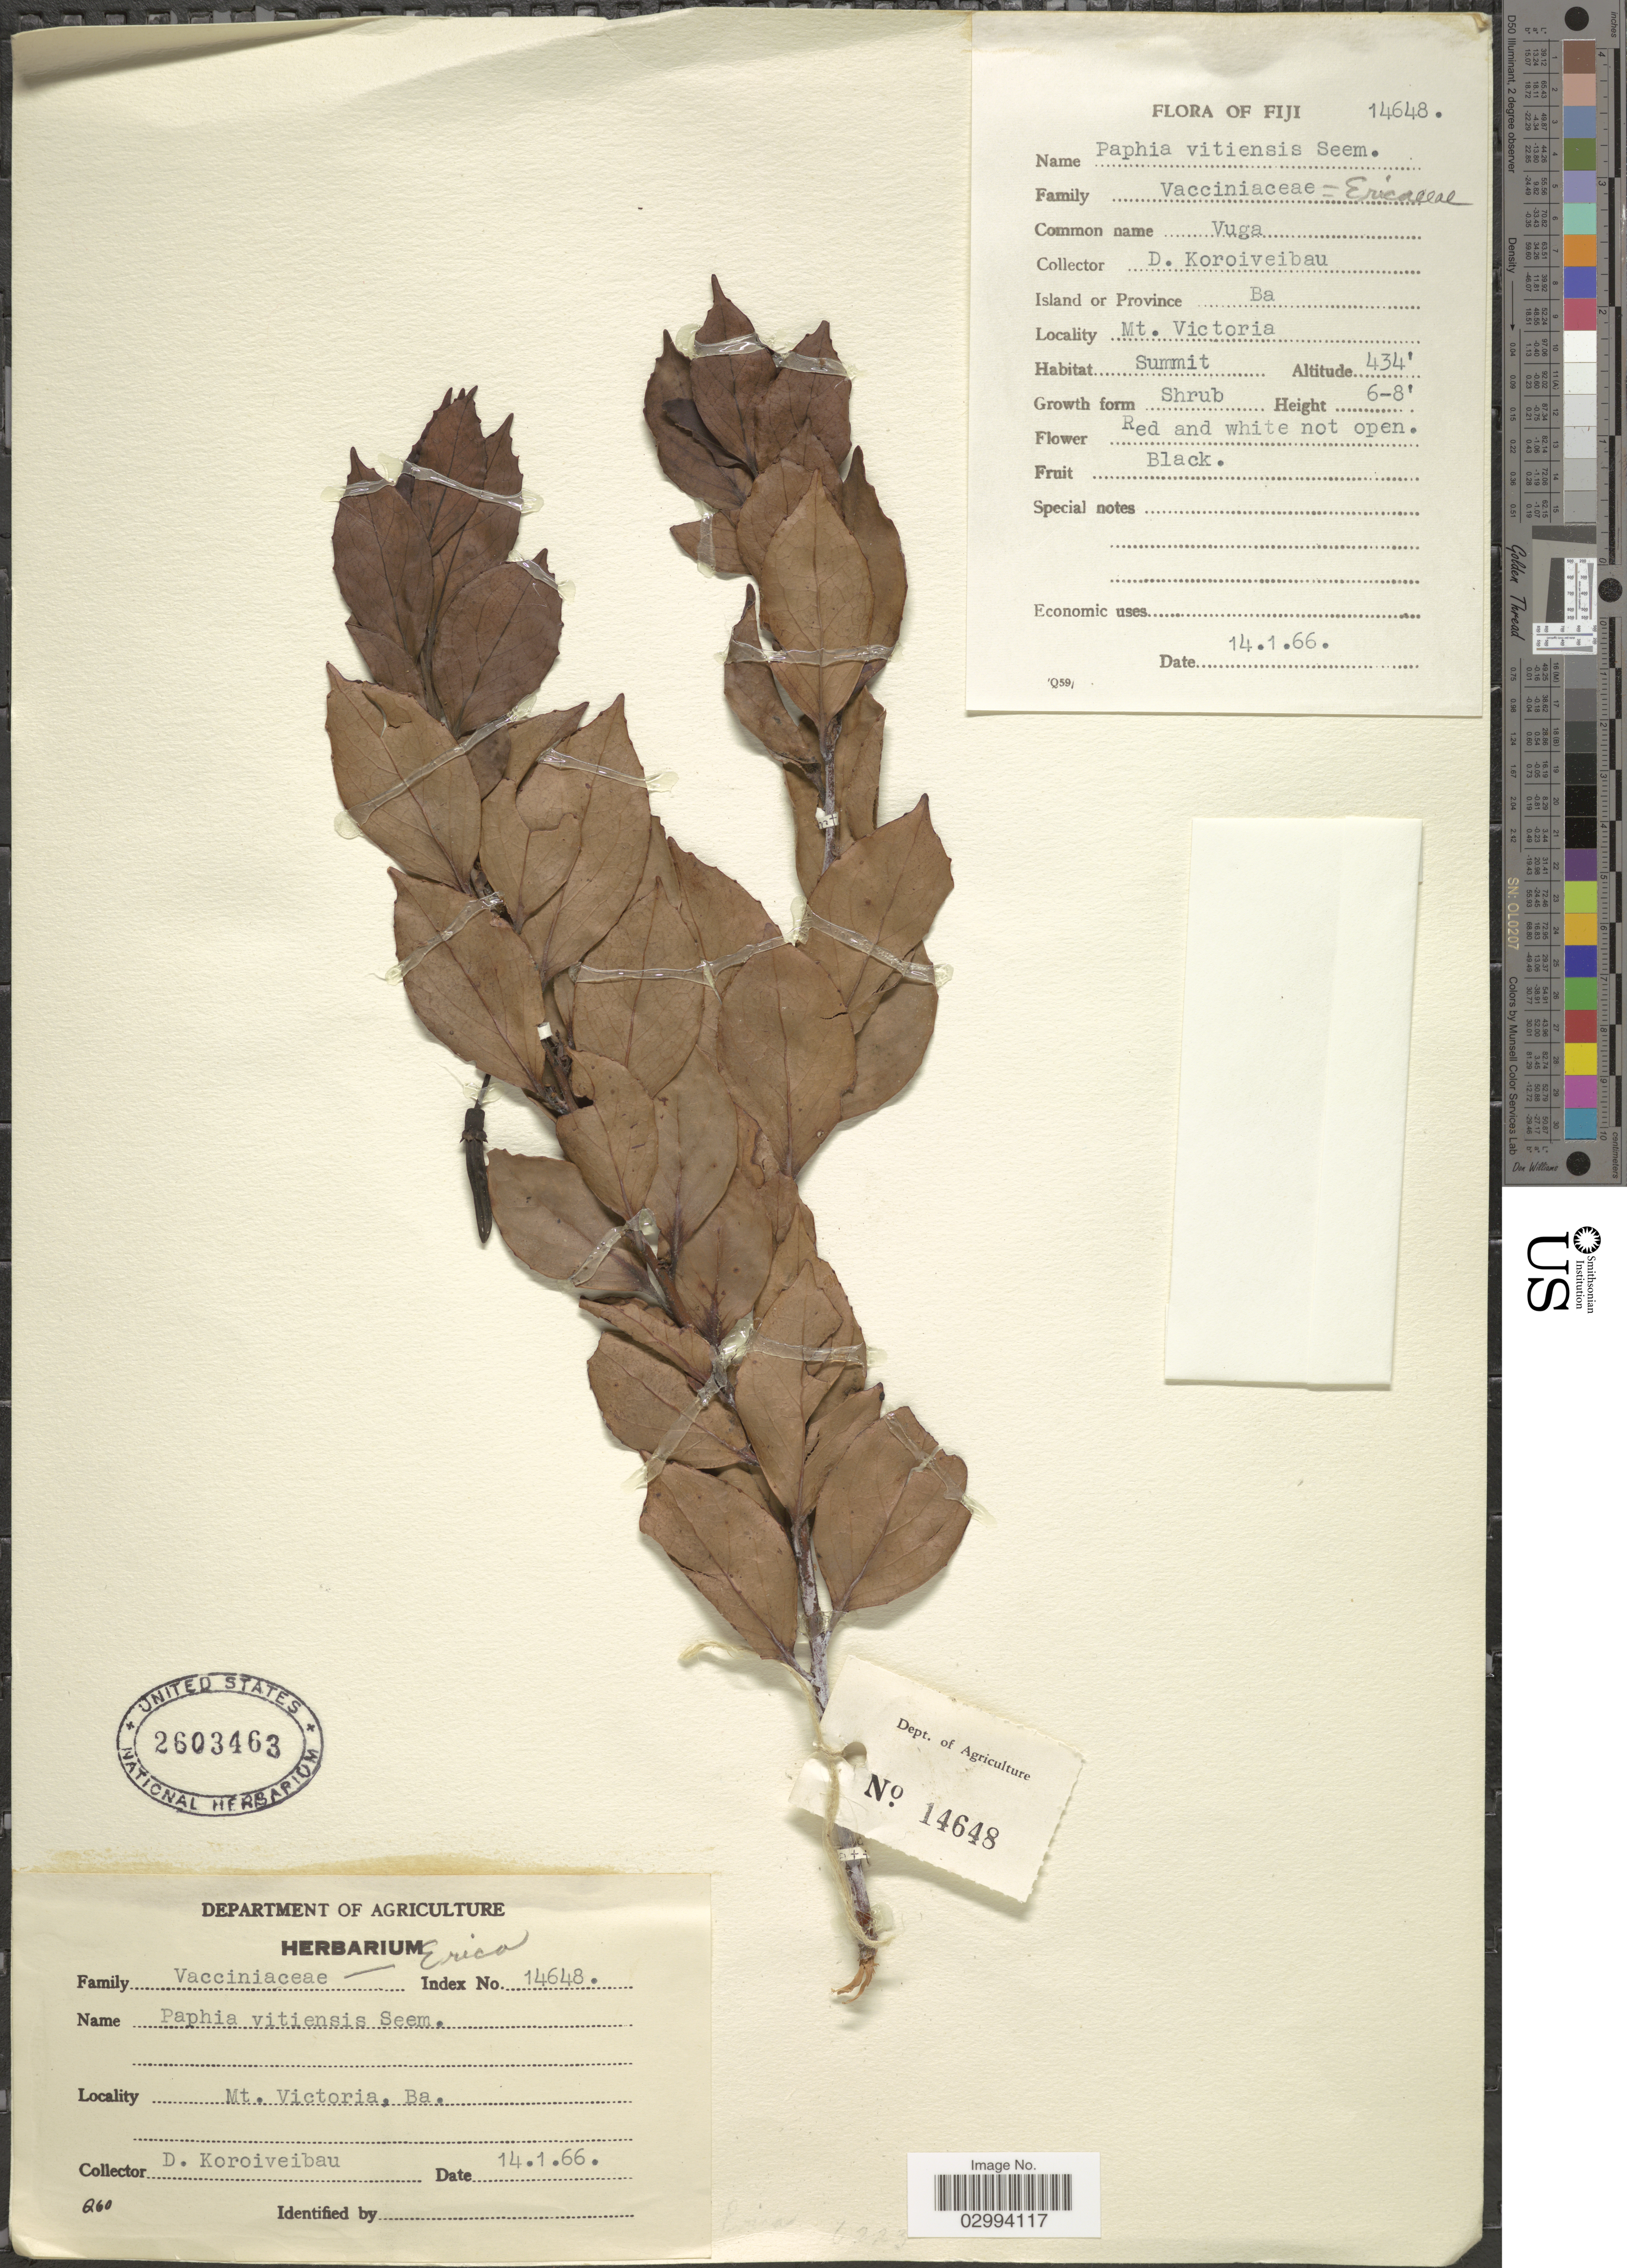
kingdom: Plantae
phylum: Tracheophyta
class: Magnoliopsida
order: Ericales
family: Ericaceae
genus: Paphia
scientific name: Paphia vitiensis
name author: Seem.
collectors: D. Koroiveibau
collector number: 14648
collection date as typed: Transcribed d/m/y: 14/1/66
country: Fiji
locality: Mt. Victoria, Island or Province Ba.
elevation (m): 132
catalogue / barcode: US 2603463